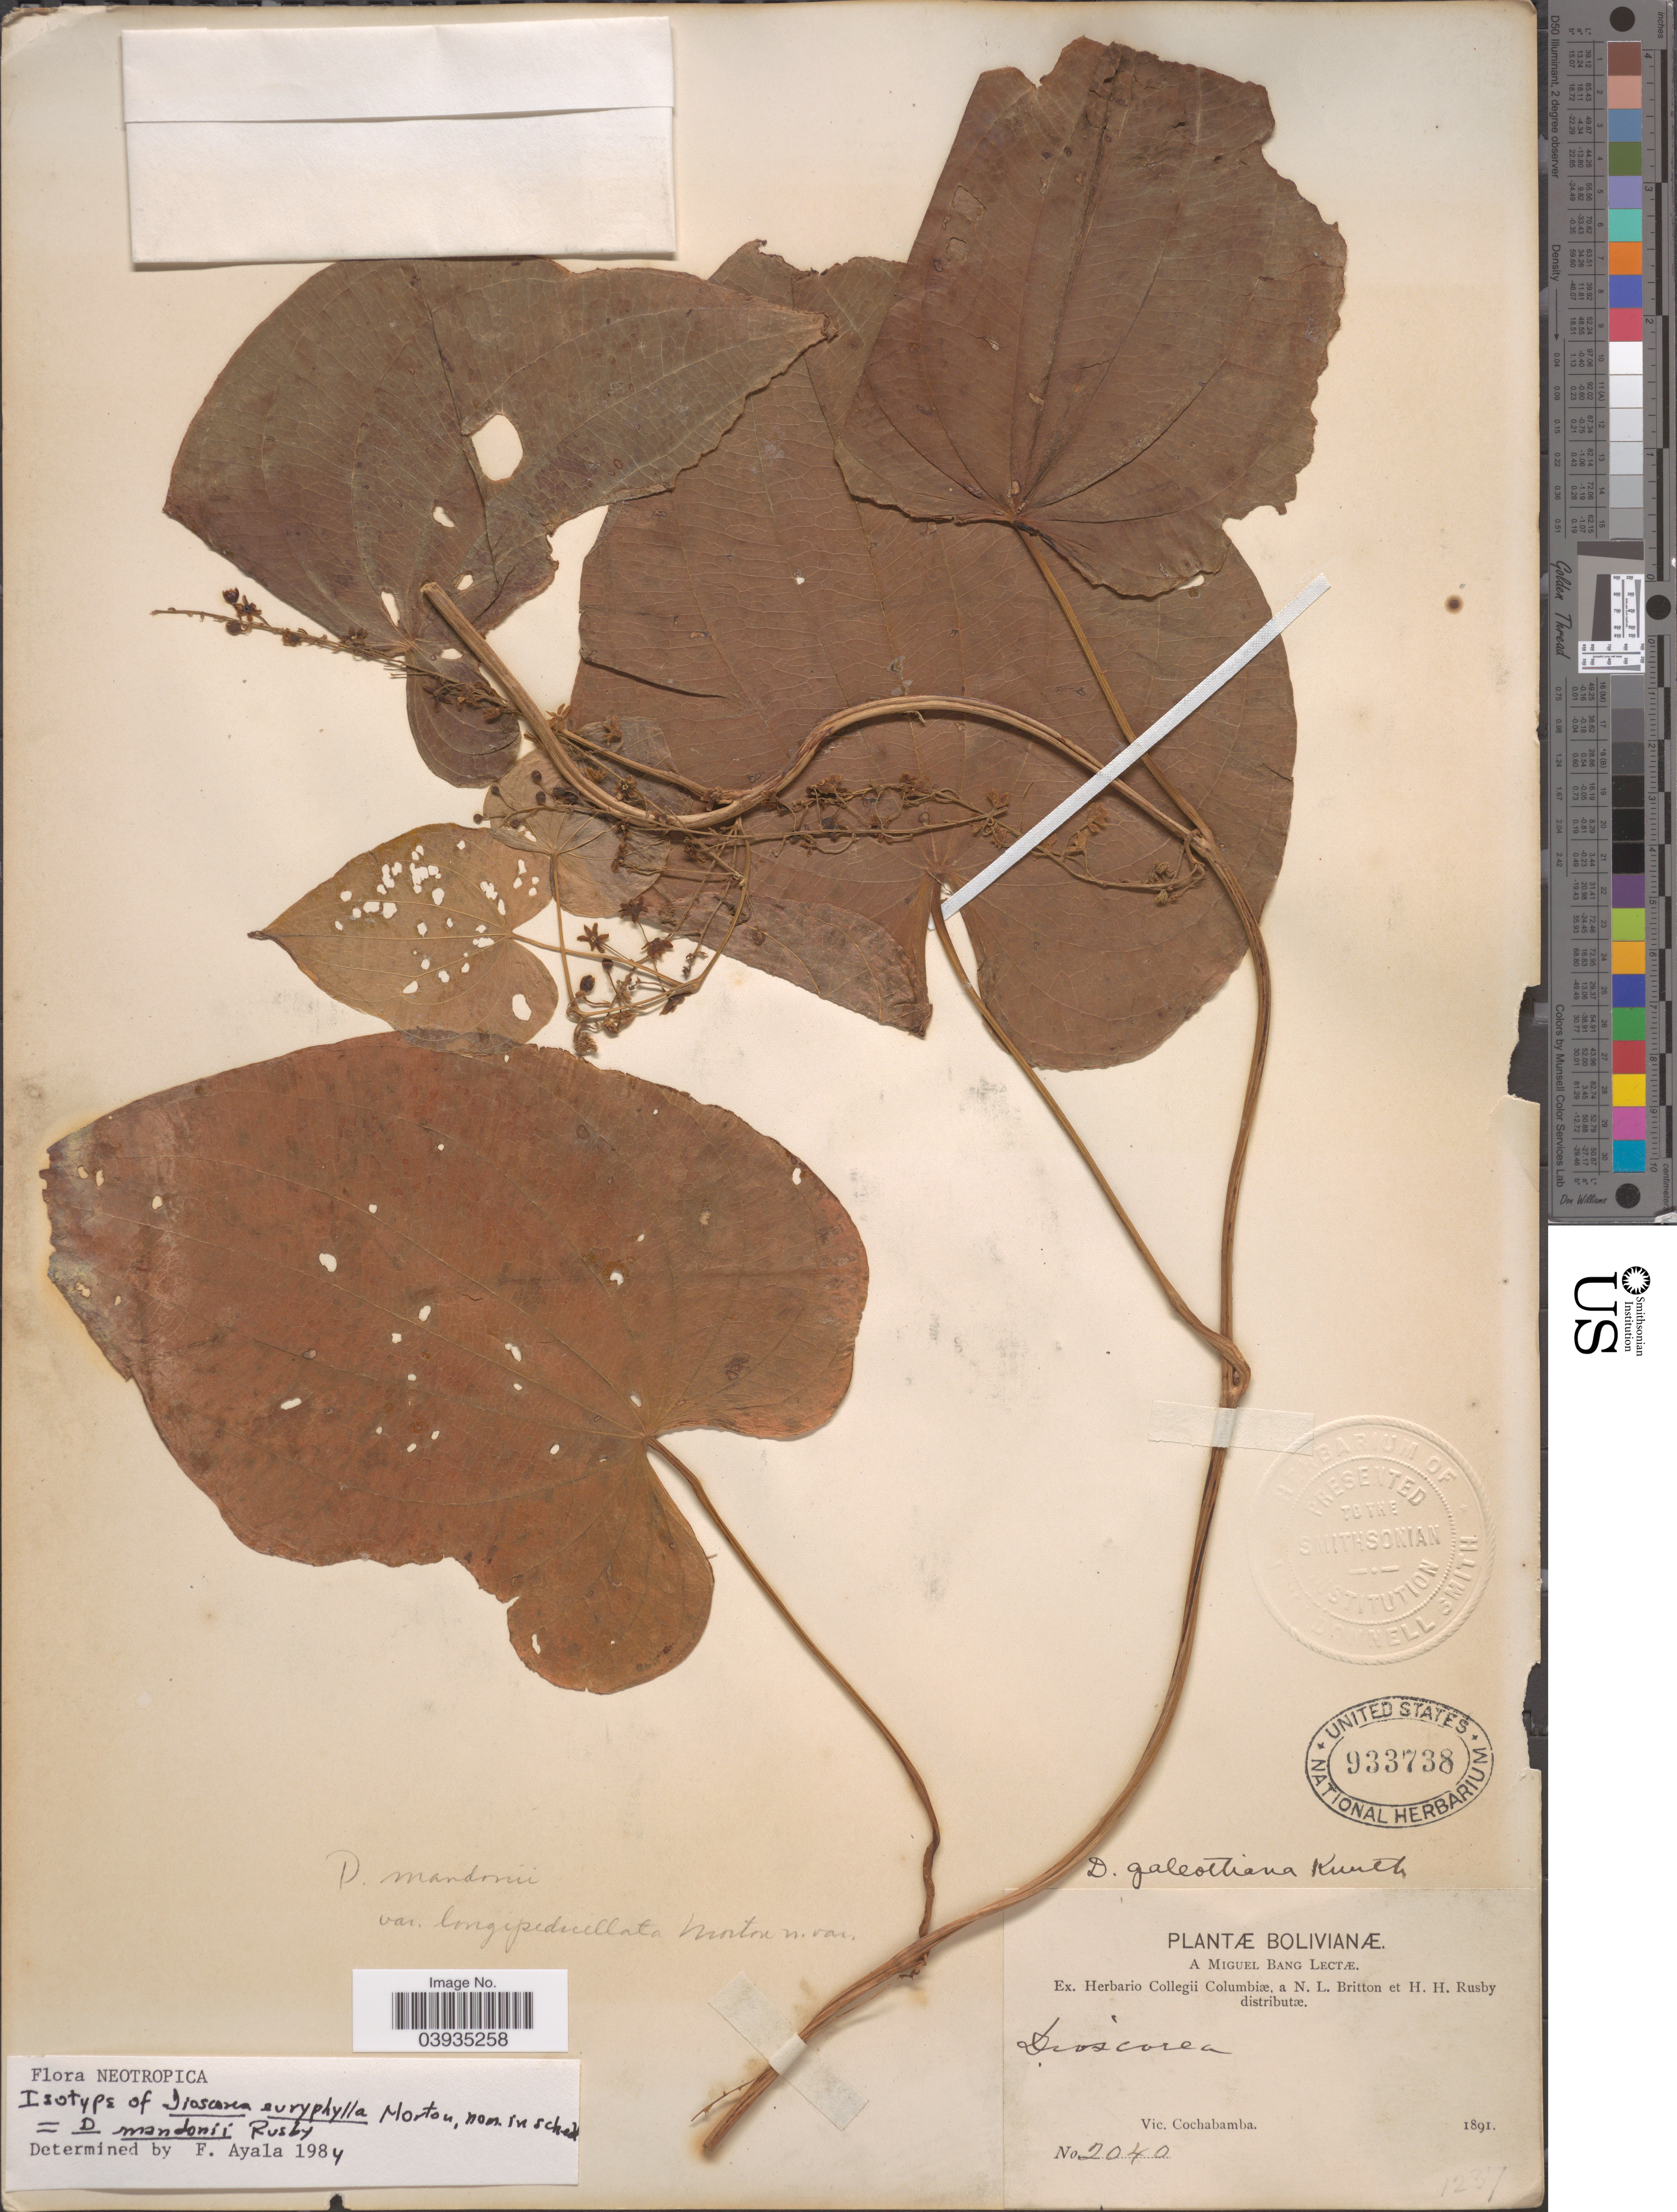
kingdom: Plantae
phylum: Tracheophyta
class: Liliopsida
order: Dioscoreales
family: Dioscoreaceae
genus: Dioscorea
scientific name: Dioscorea mandonii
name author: Rusby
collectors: M. Bang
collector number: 2040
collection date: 1891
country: Bolivia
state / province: Cochabamba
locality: Vic. Cochabamba.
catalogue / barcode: US 933738